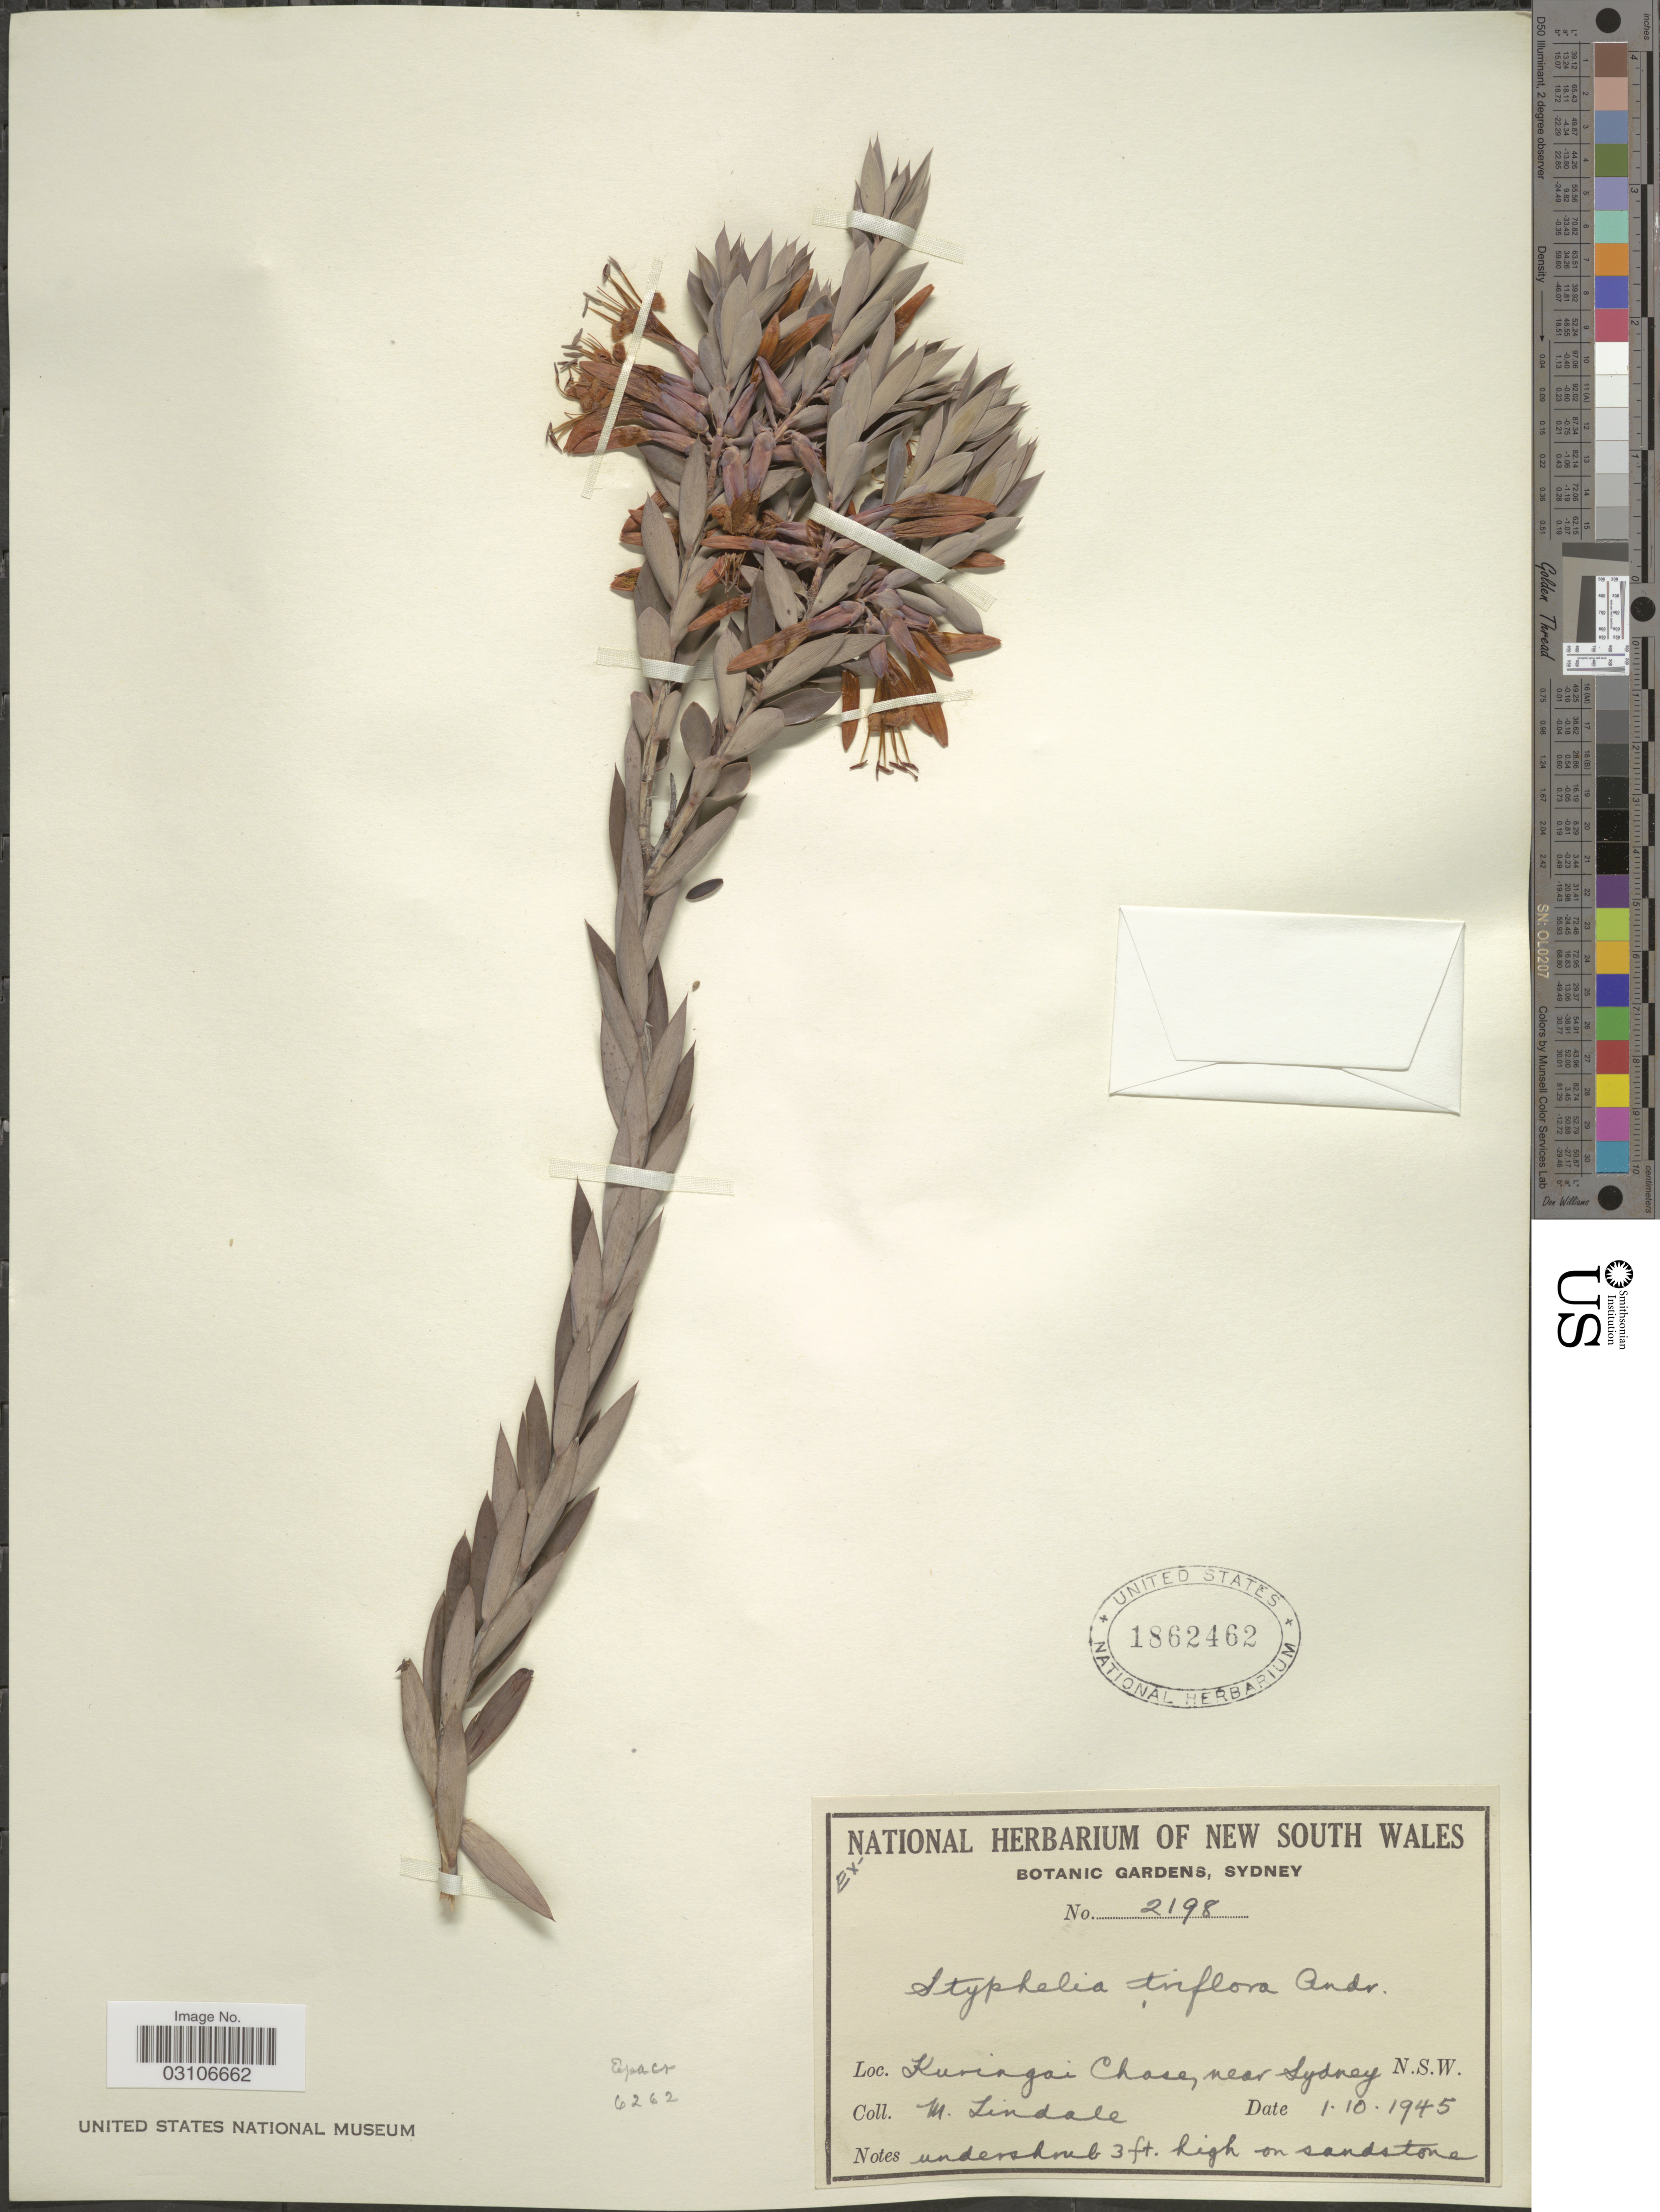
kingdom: Plantae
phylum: Tracheophyta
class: Magnoliopsida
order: Ericales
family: Ericaceae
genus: Styphelia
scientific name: Styphelia triflora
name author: Andrews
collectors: M. Lindale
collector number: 2198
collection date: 1945-10-01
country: Australia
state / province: New South Wales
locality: Kuringai [Ku-ring-gai] Chase, near Sydney.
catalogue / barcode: US 1862462